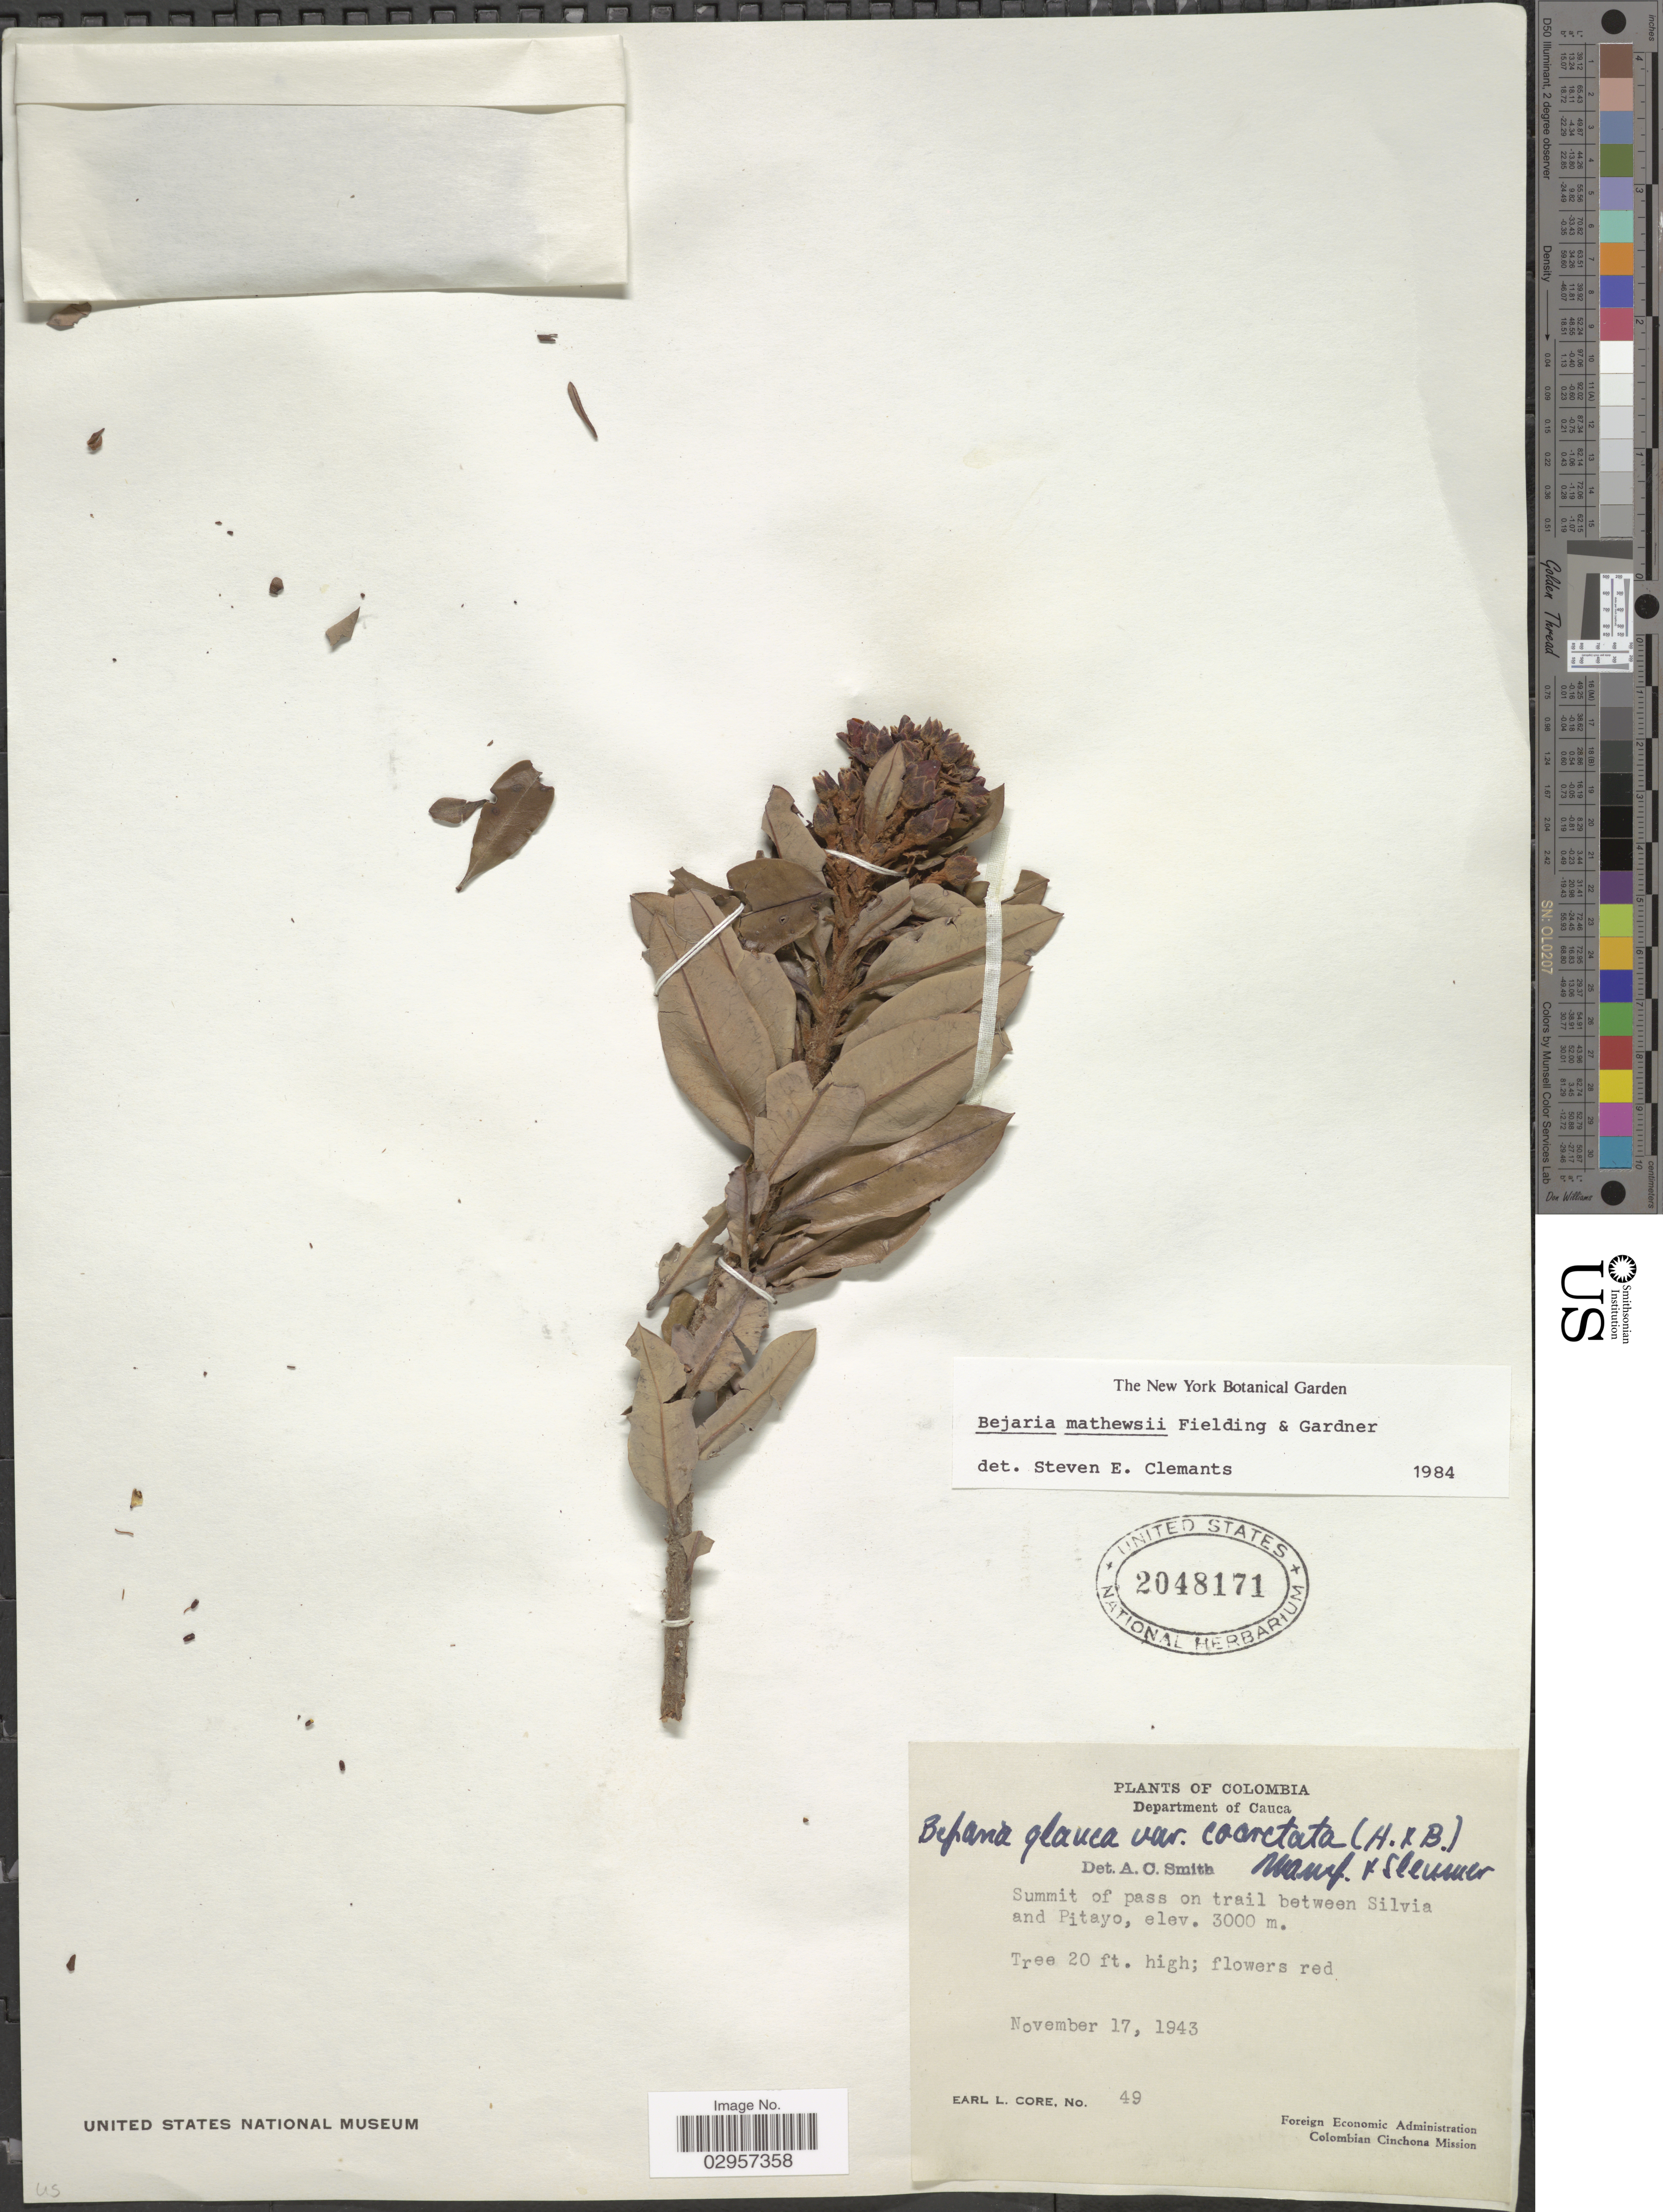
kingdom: Plantae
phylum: Tracheophyta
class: Magnoliopsida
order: Ericales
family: Ericaceae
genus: Bejaria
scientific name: Bejaria mathewsii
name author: Fielding & Gardner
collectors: E. L. Core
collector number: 49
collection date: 1943-11-17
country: Colombia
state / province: Cauca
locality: Department of Cauca, Summit pass on trail between Silvia and Pitayo.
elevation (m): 3000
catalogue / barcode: US 2048171